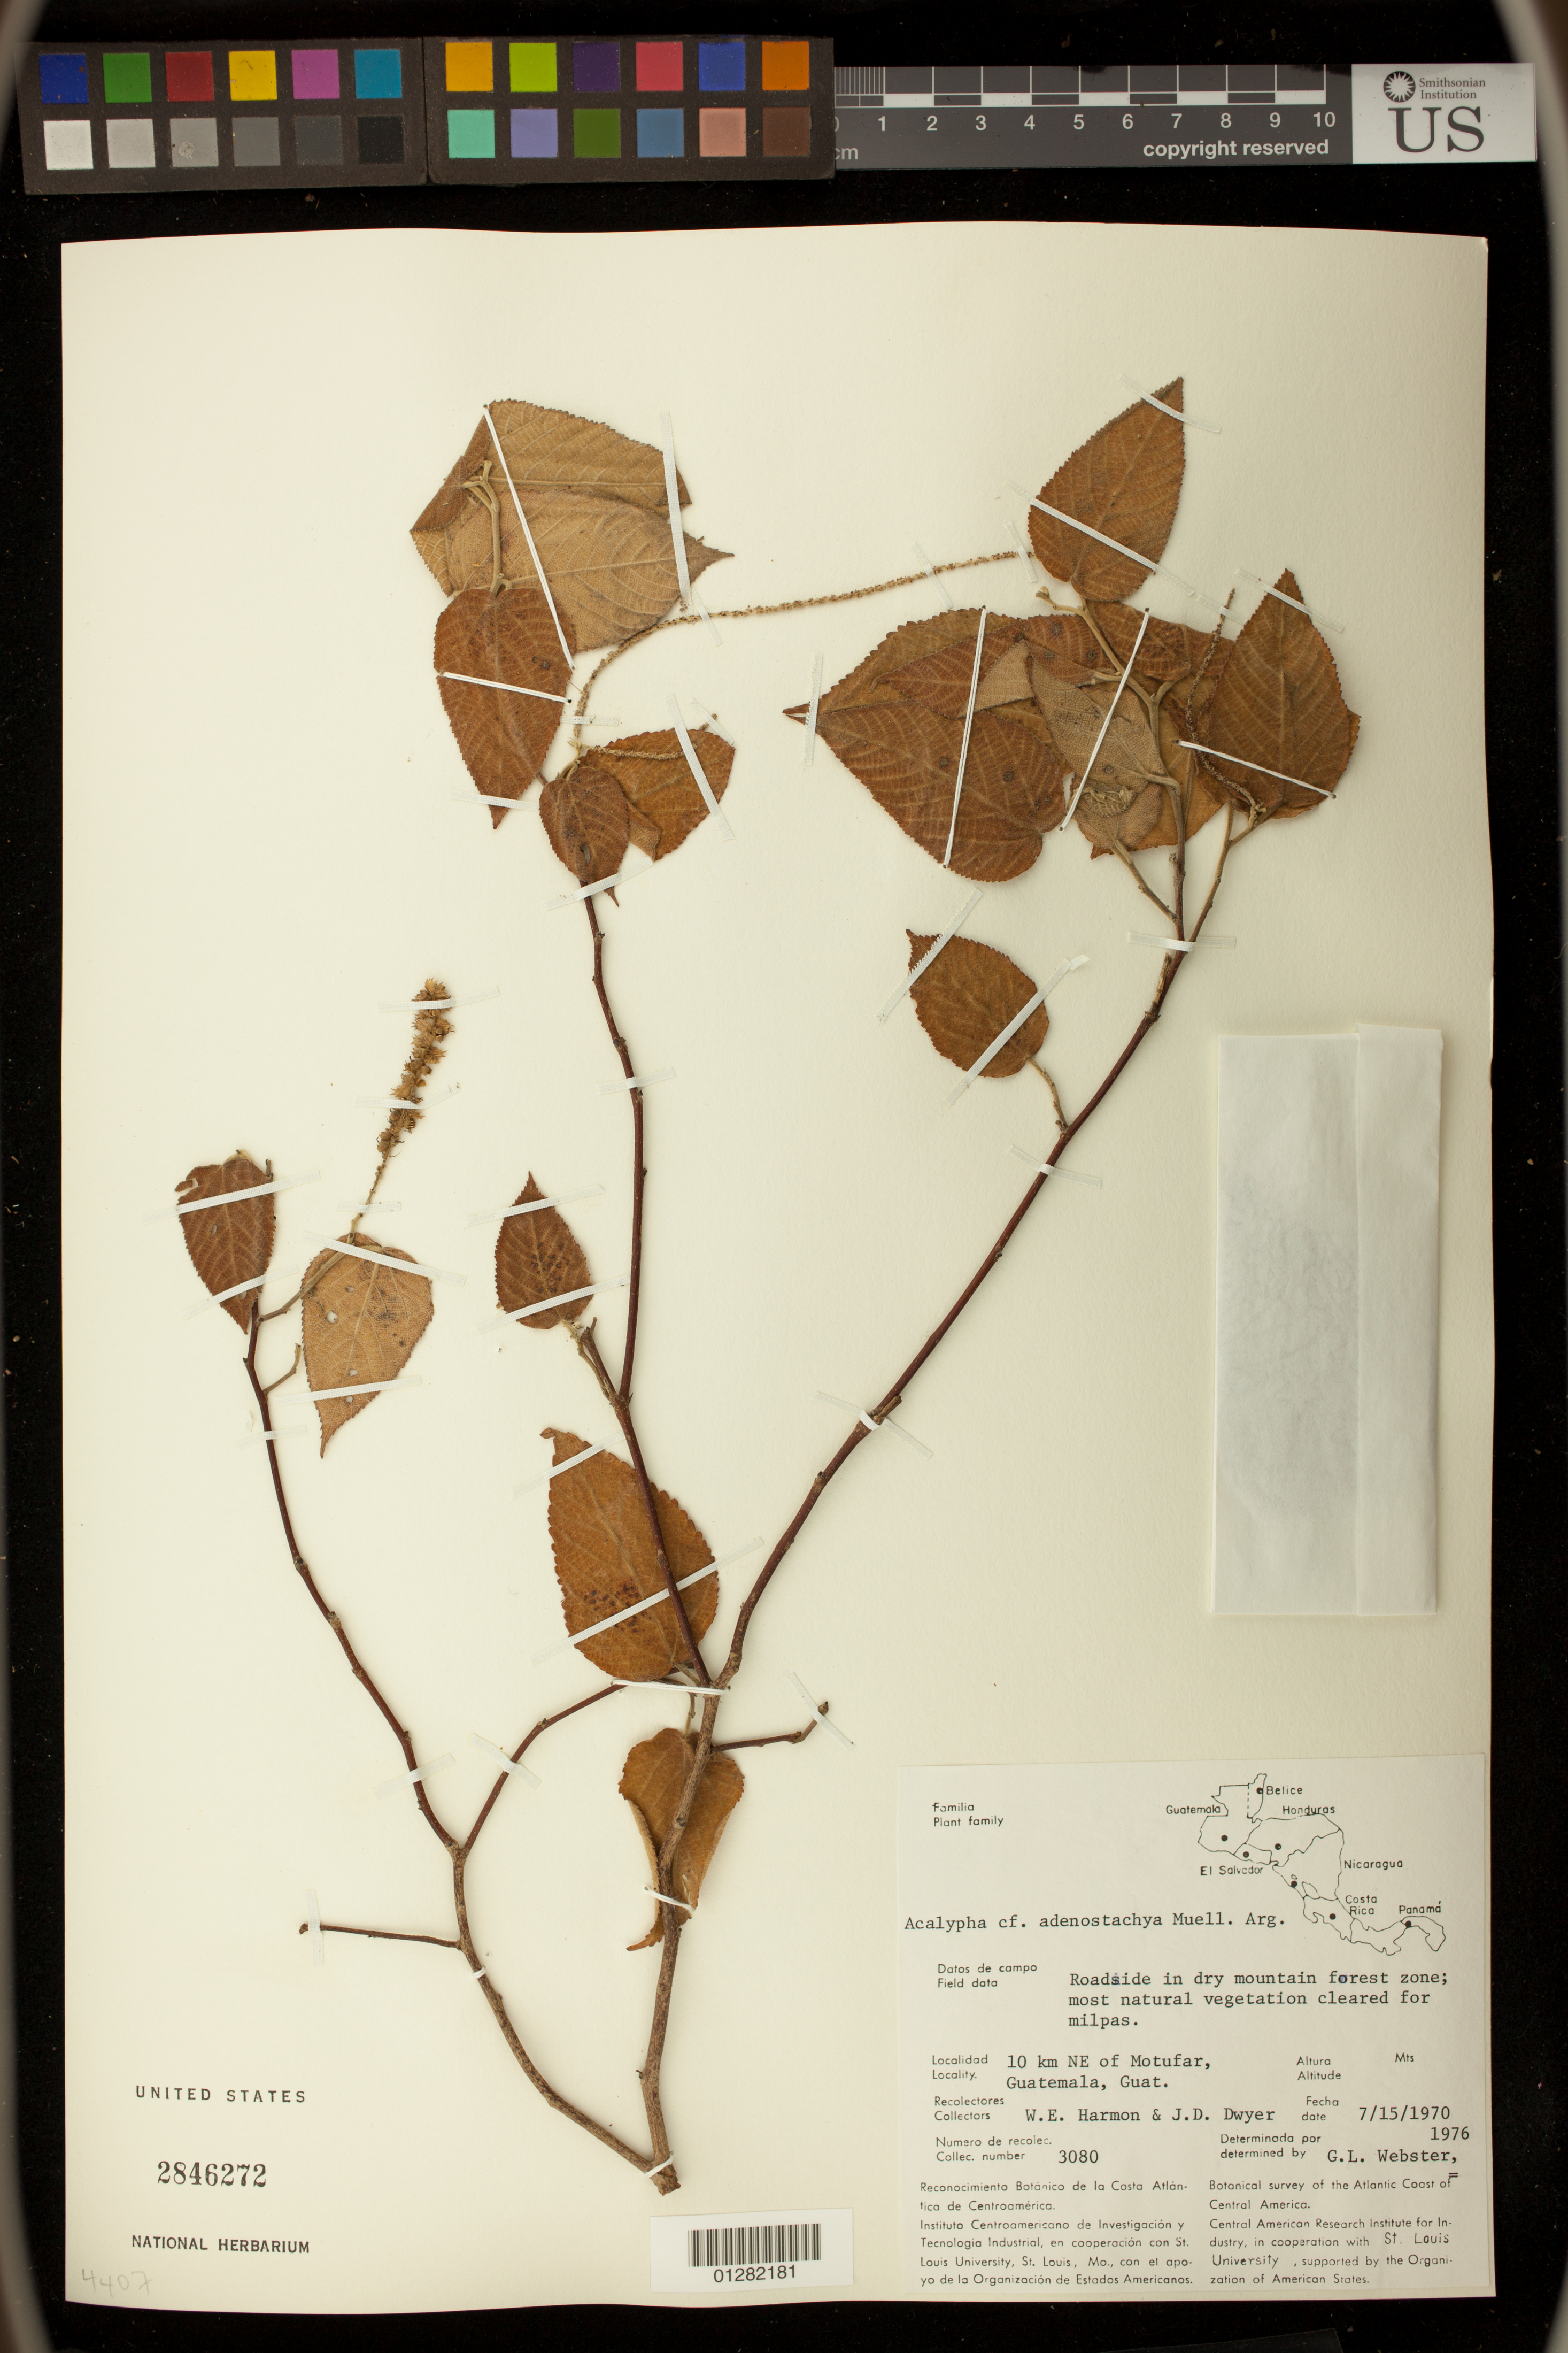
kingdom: Plantae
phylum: Tracheophyta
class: Magnoliopsida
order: Malpighiales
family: Euphorbiaceae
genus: Acalypha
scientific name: Acalypha adenostachya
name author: Müll. Arg.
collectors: W. E. Harmon & J. D. Dwyer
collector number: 3080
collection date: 1970-07-15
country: Guatemala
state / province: Guatemala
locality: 10 km NE of Motufar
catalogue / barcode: US 2846272